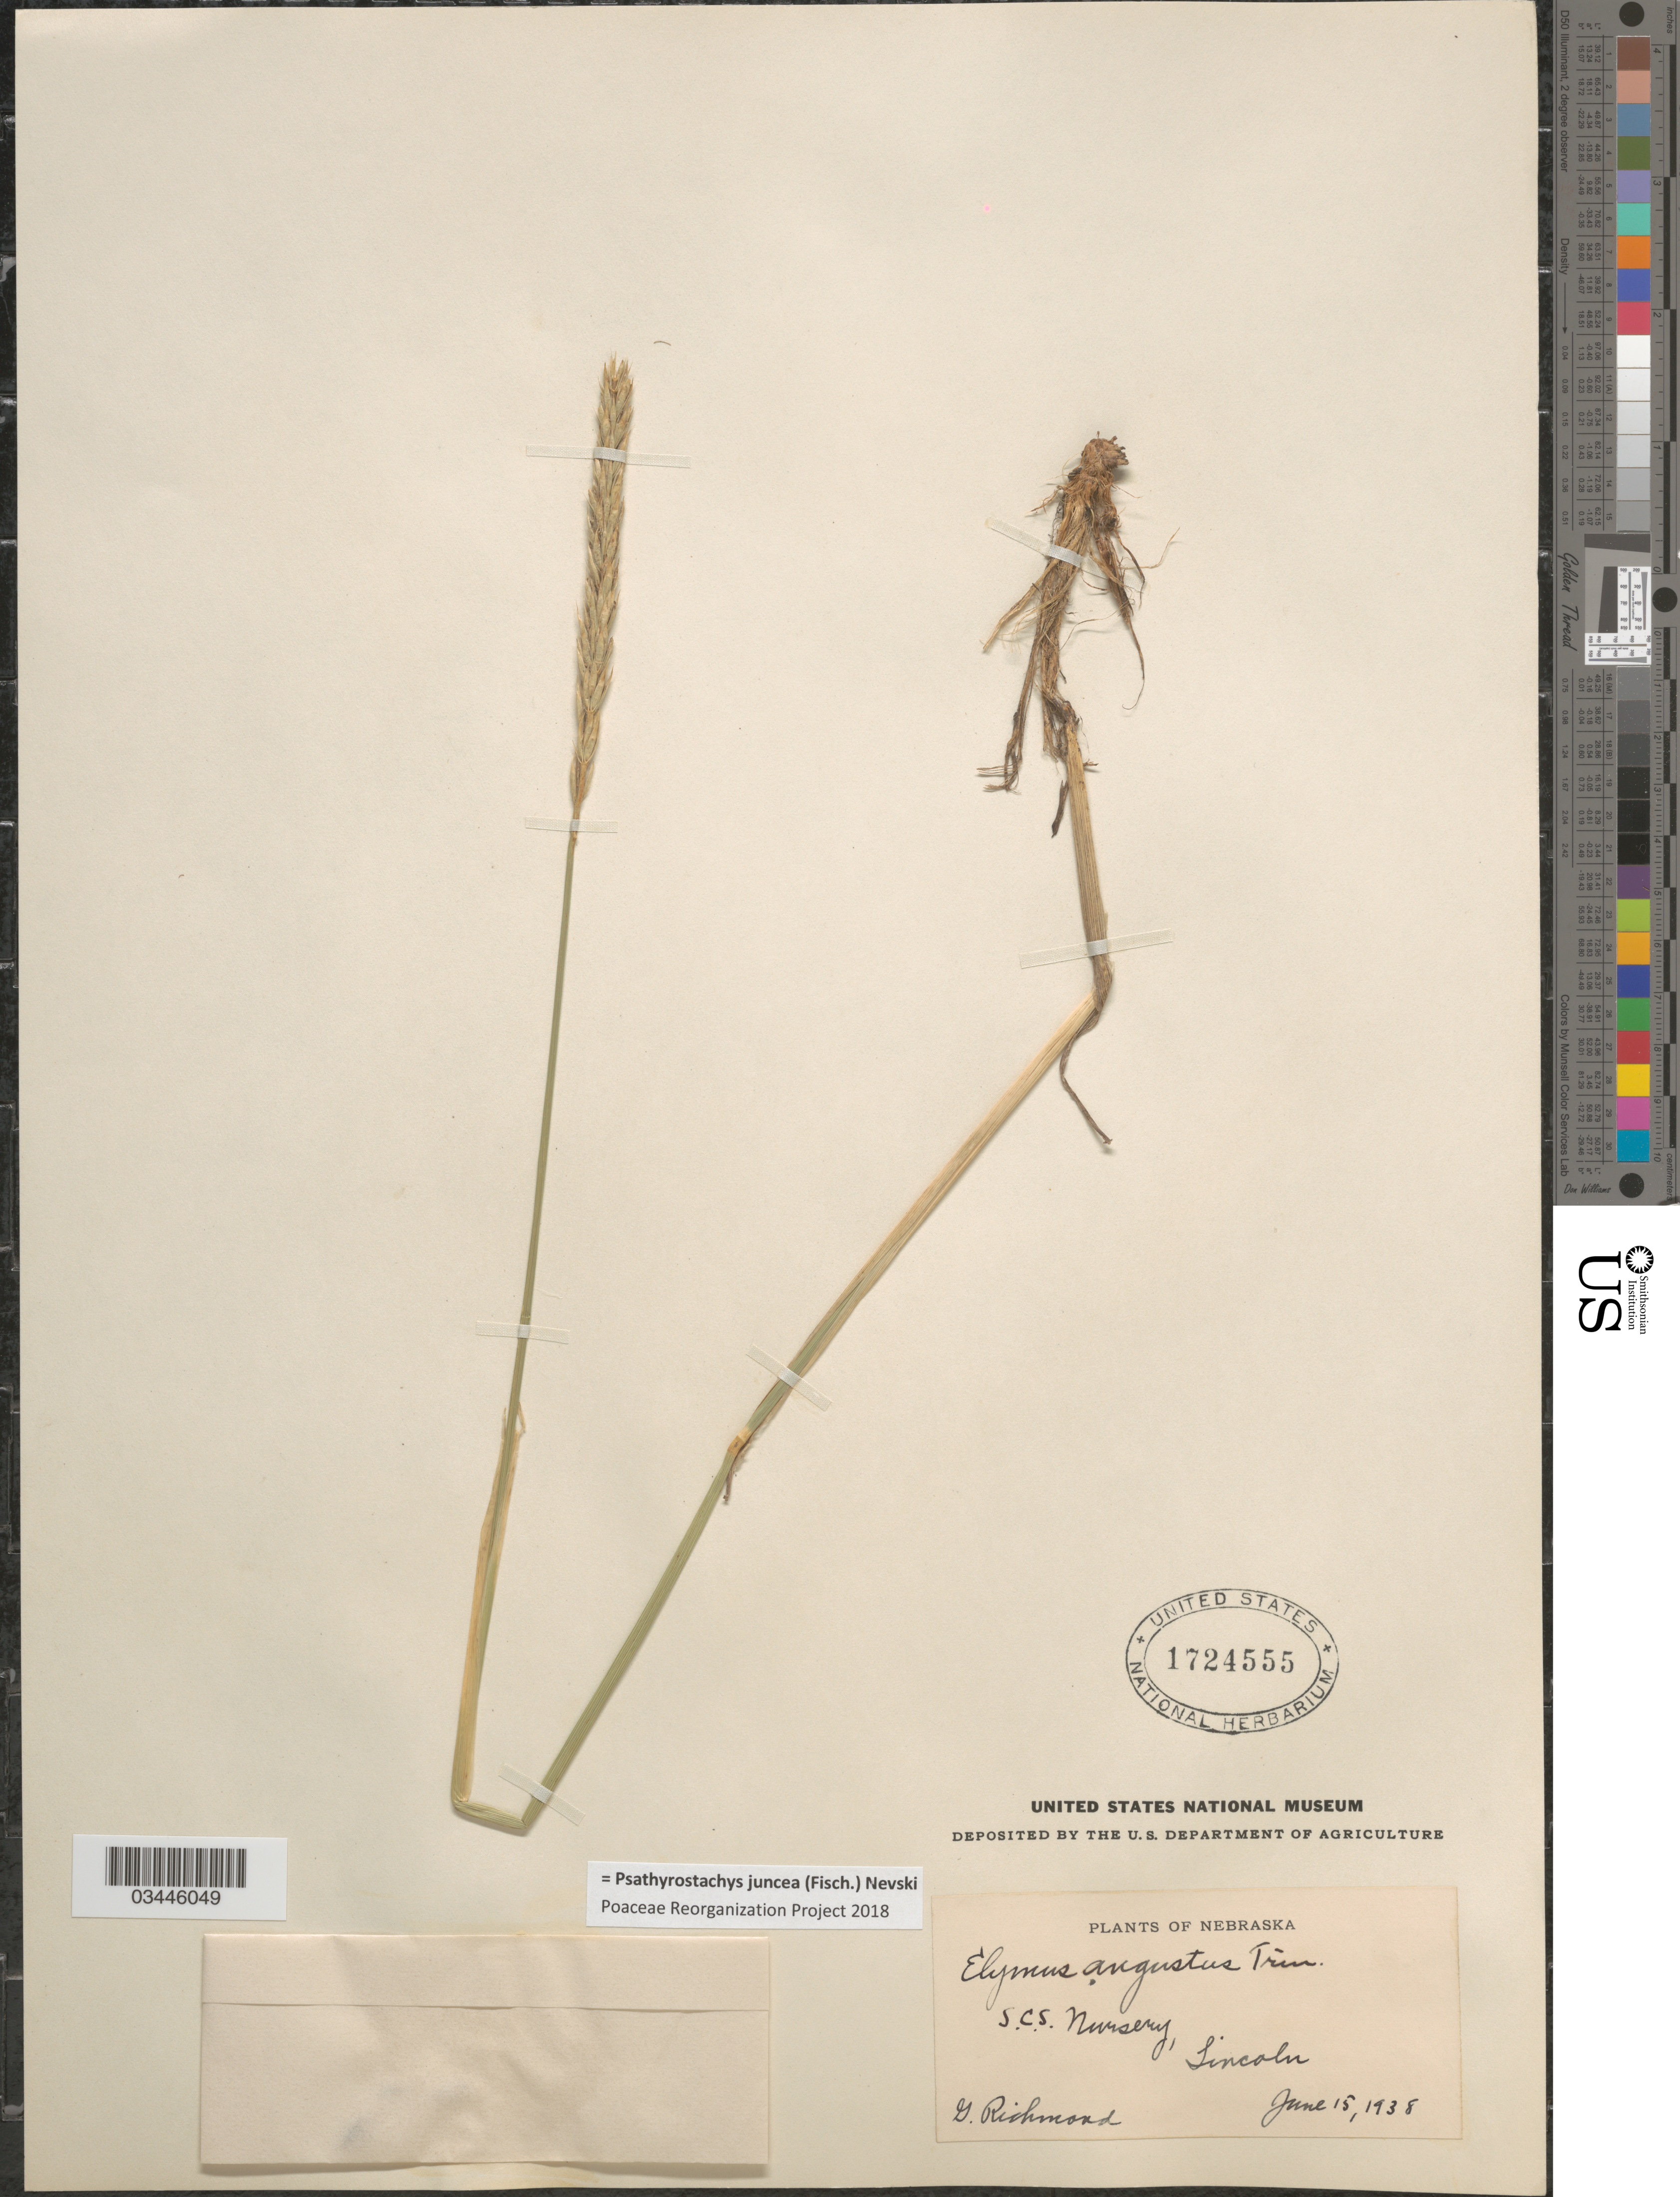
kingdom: Plantae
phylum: Tracheophyta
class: Liliopsida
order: Poales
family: Poaceae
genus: Psathyrostachys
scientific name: Psathyrostachys juncea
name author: (Fisch.) Nevki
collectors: G. Richmond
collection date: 1938-06-15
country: United States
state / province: Nebraska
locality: S.C.S. Nursery, Lincoln.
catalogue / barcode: US 1724555